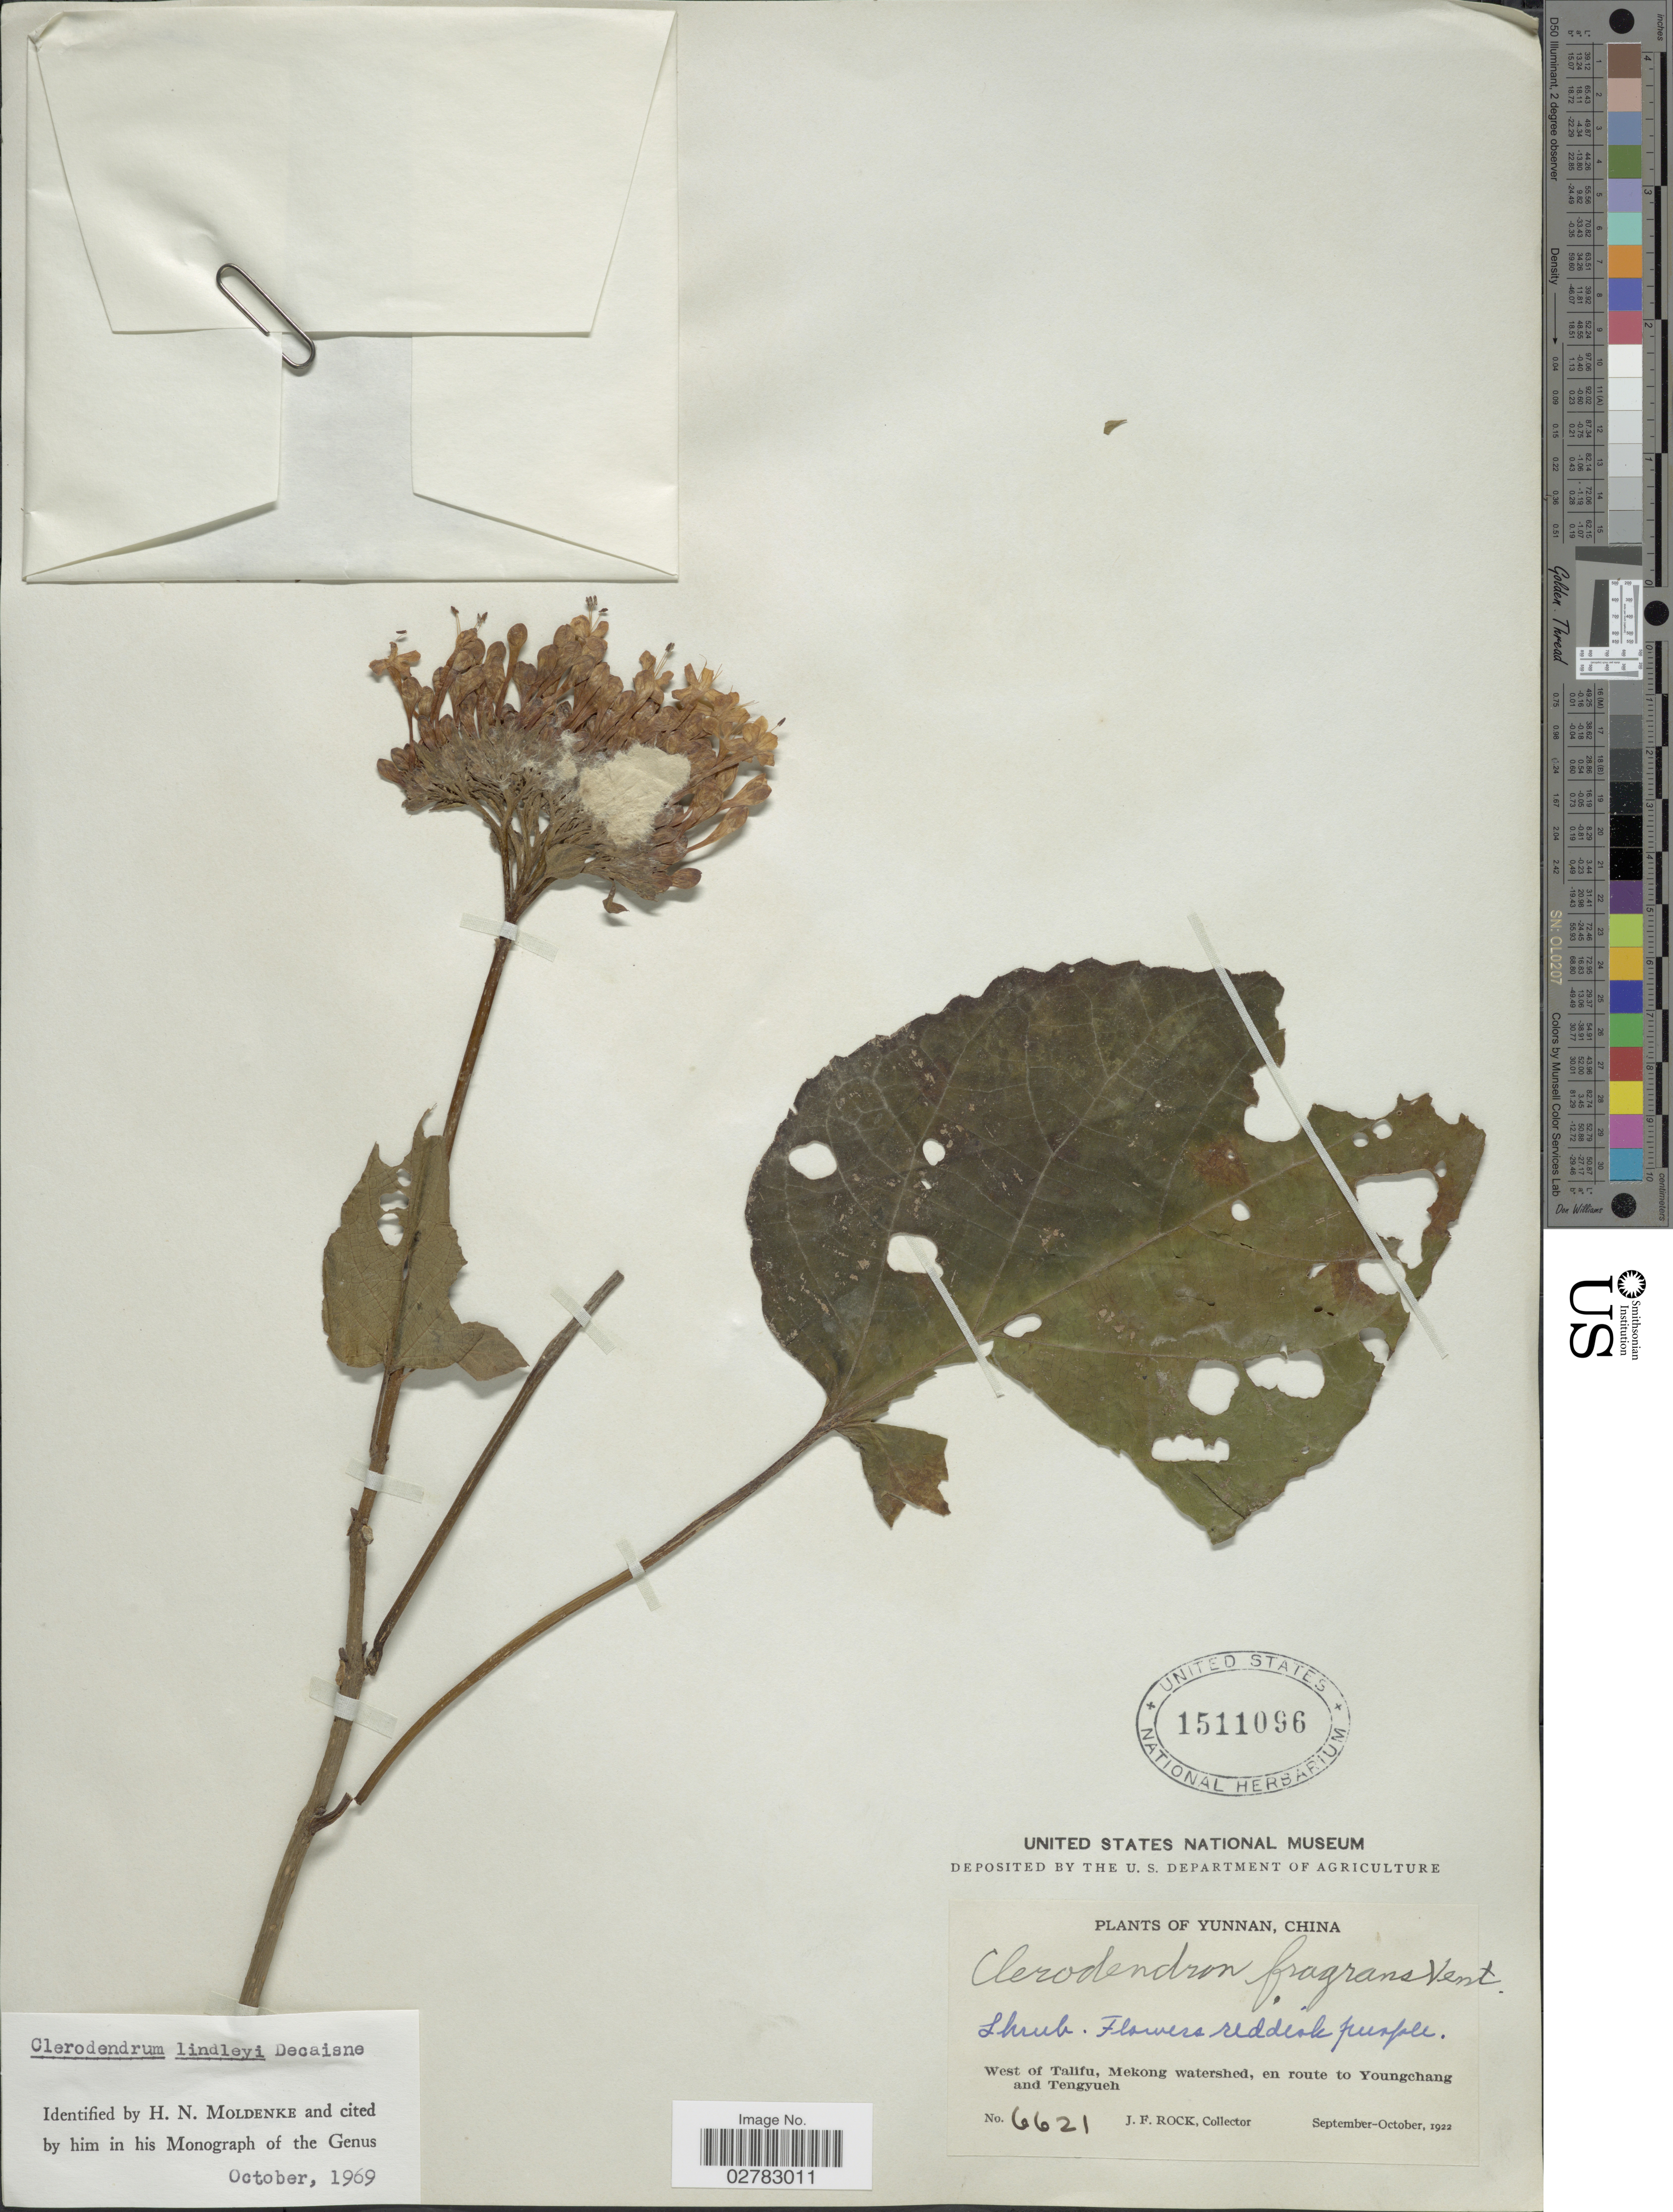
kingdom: Plantae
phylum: Tracheophyta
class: Magnoliopsida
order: Lamiales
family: Lamiaceae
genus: Clerodendrum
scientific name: Clerodendrum lindleyi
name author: Decne. ex Planch.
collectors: J. Rock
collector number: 6621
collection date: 1922-09/1922-10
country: China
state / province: Yunnan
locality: West of Talifu, Mekong watershed, en route to Youngchang and Tengyueh.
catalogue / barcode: US 1511096